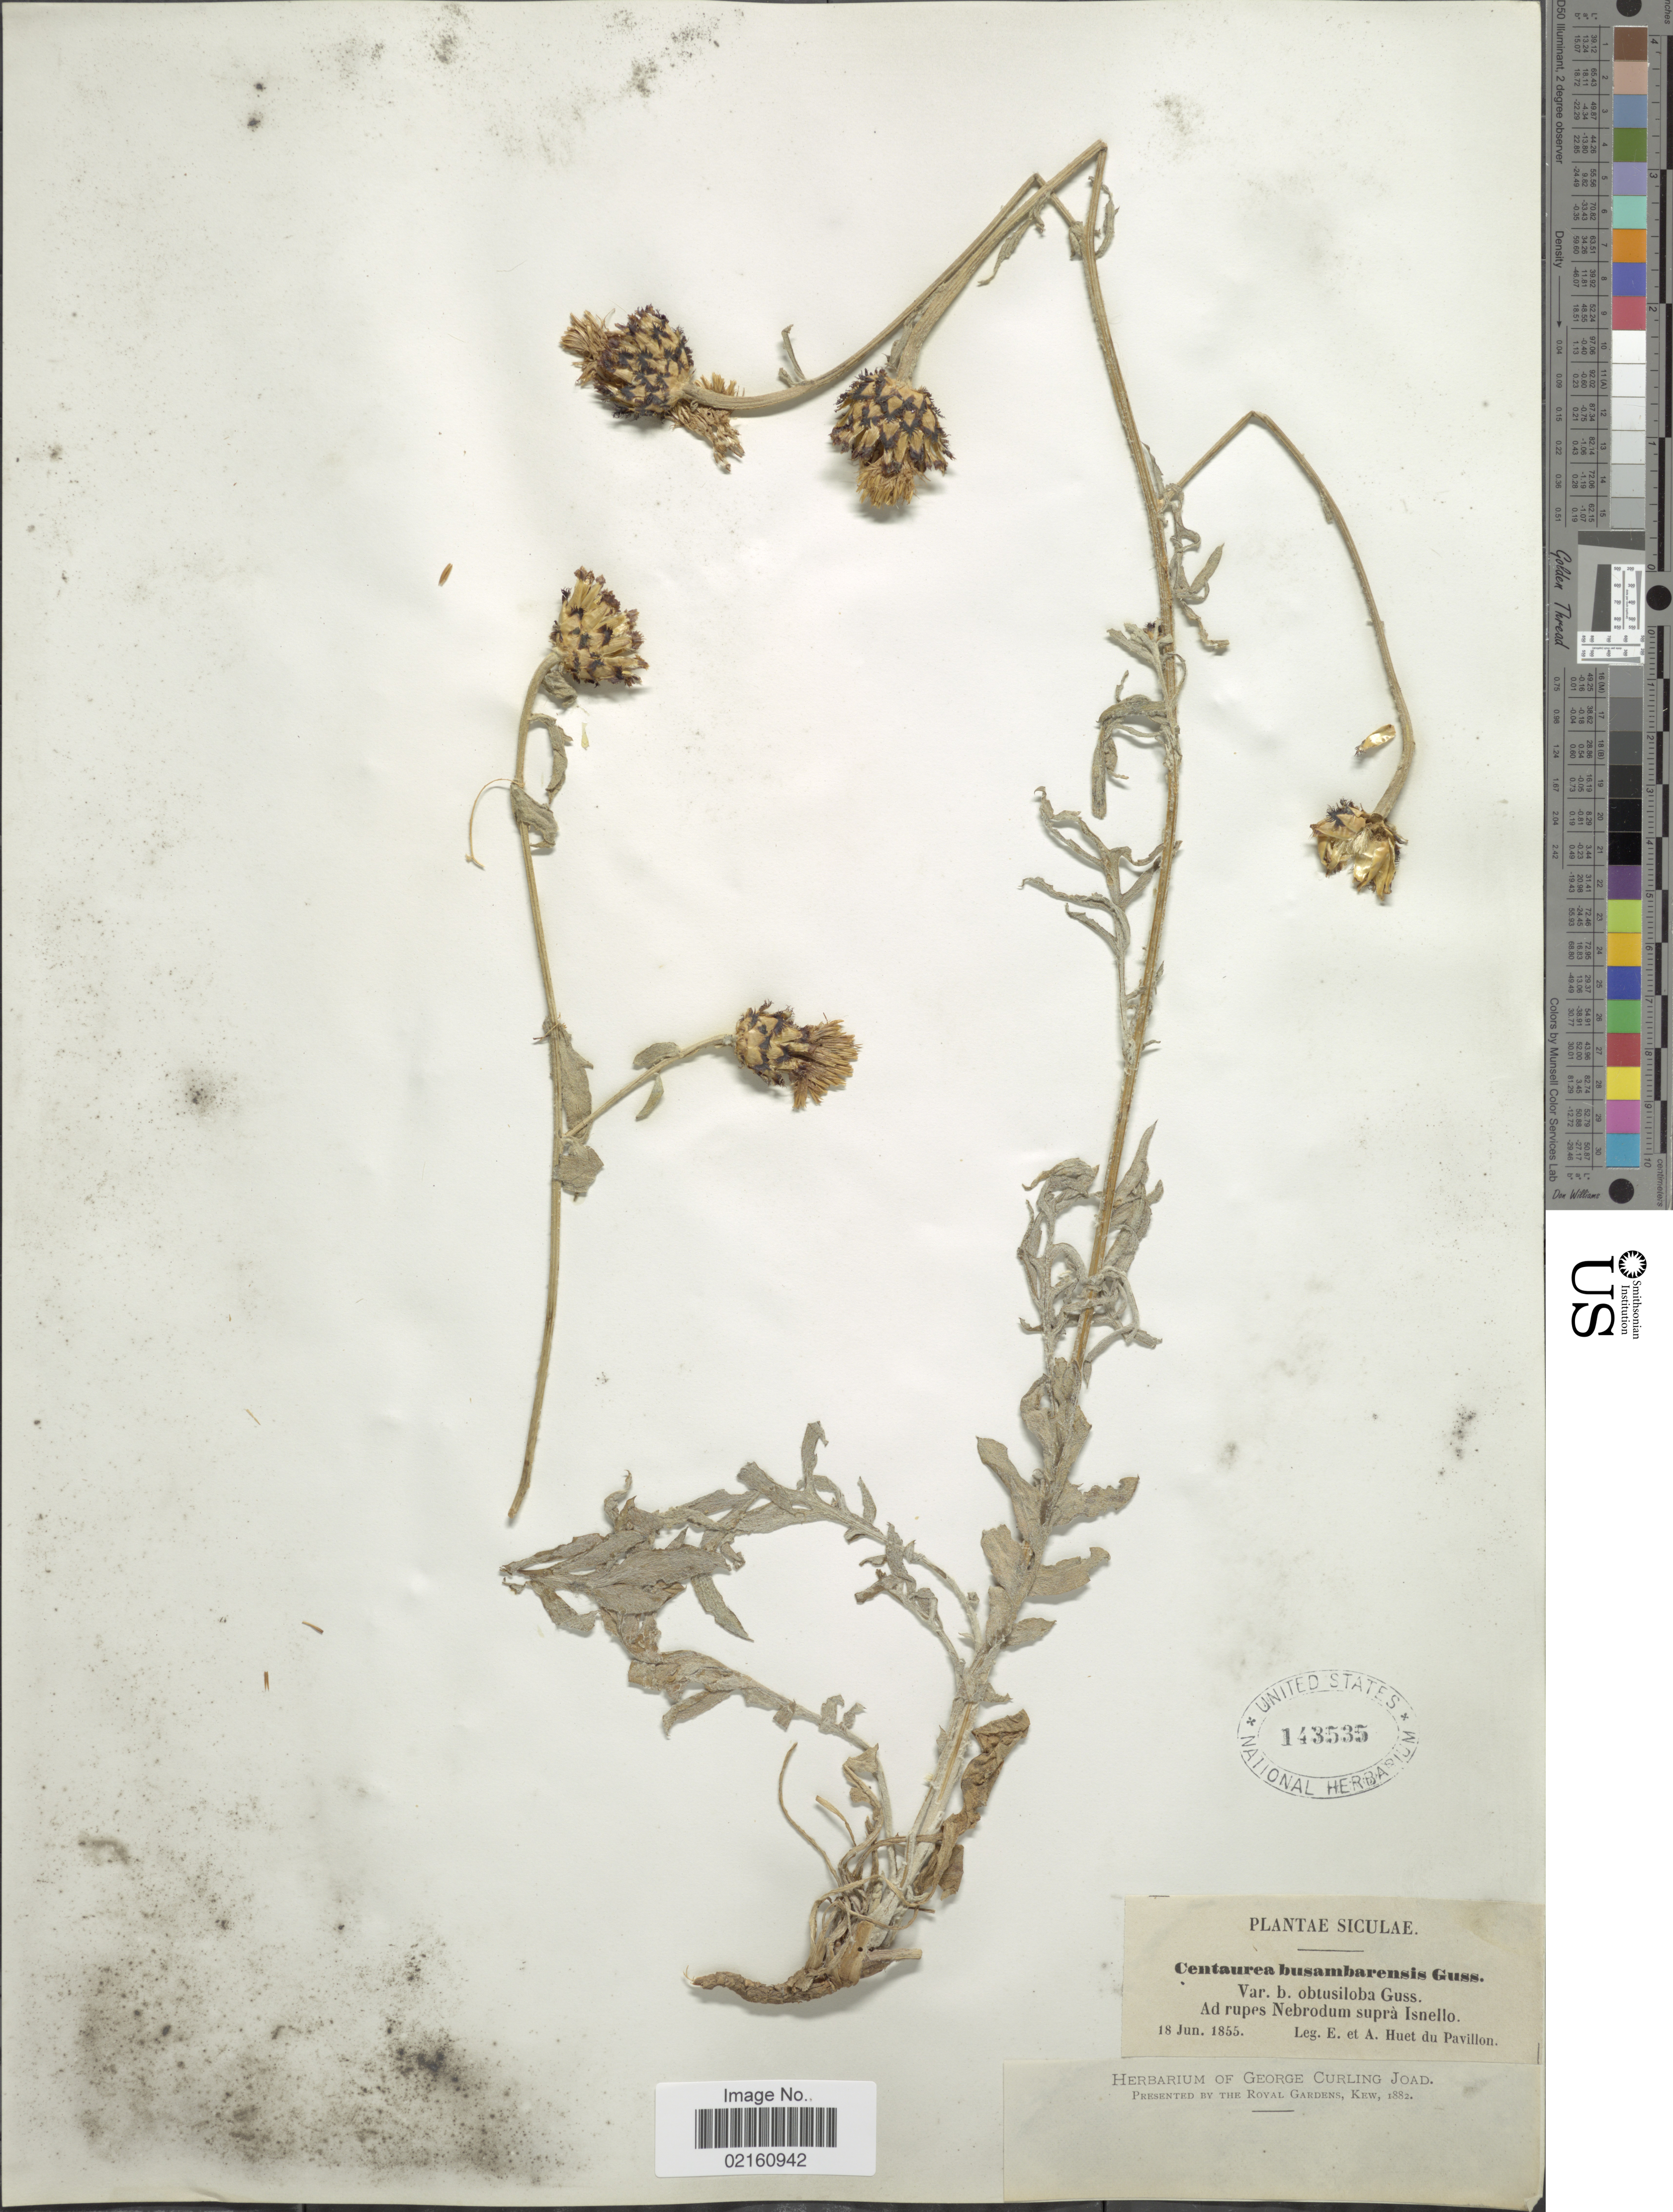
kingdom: Plantae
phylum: Tracheophyta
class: Magnoliopsida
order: Asterales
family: Asteraceae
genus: Centaurea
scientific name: Centaurea busambarensis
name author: Gussone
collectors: E. Huet du Pavillon & A. Huet du Pavillon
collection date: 1855-06-18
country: Italy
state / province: Siciliana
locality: Siculae, ad rupes Nebrodum supra Insello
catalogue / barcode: US 143535